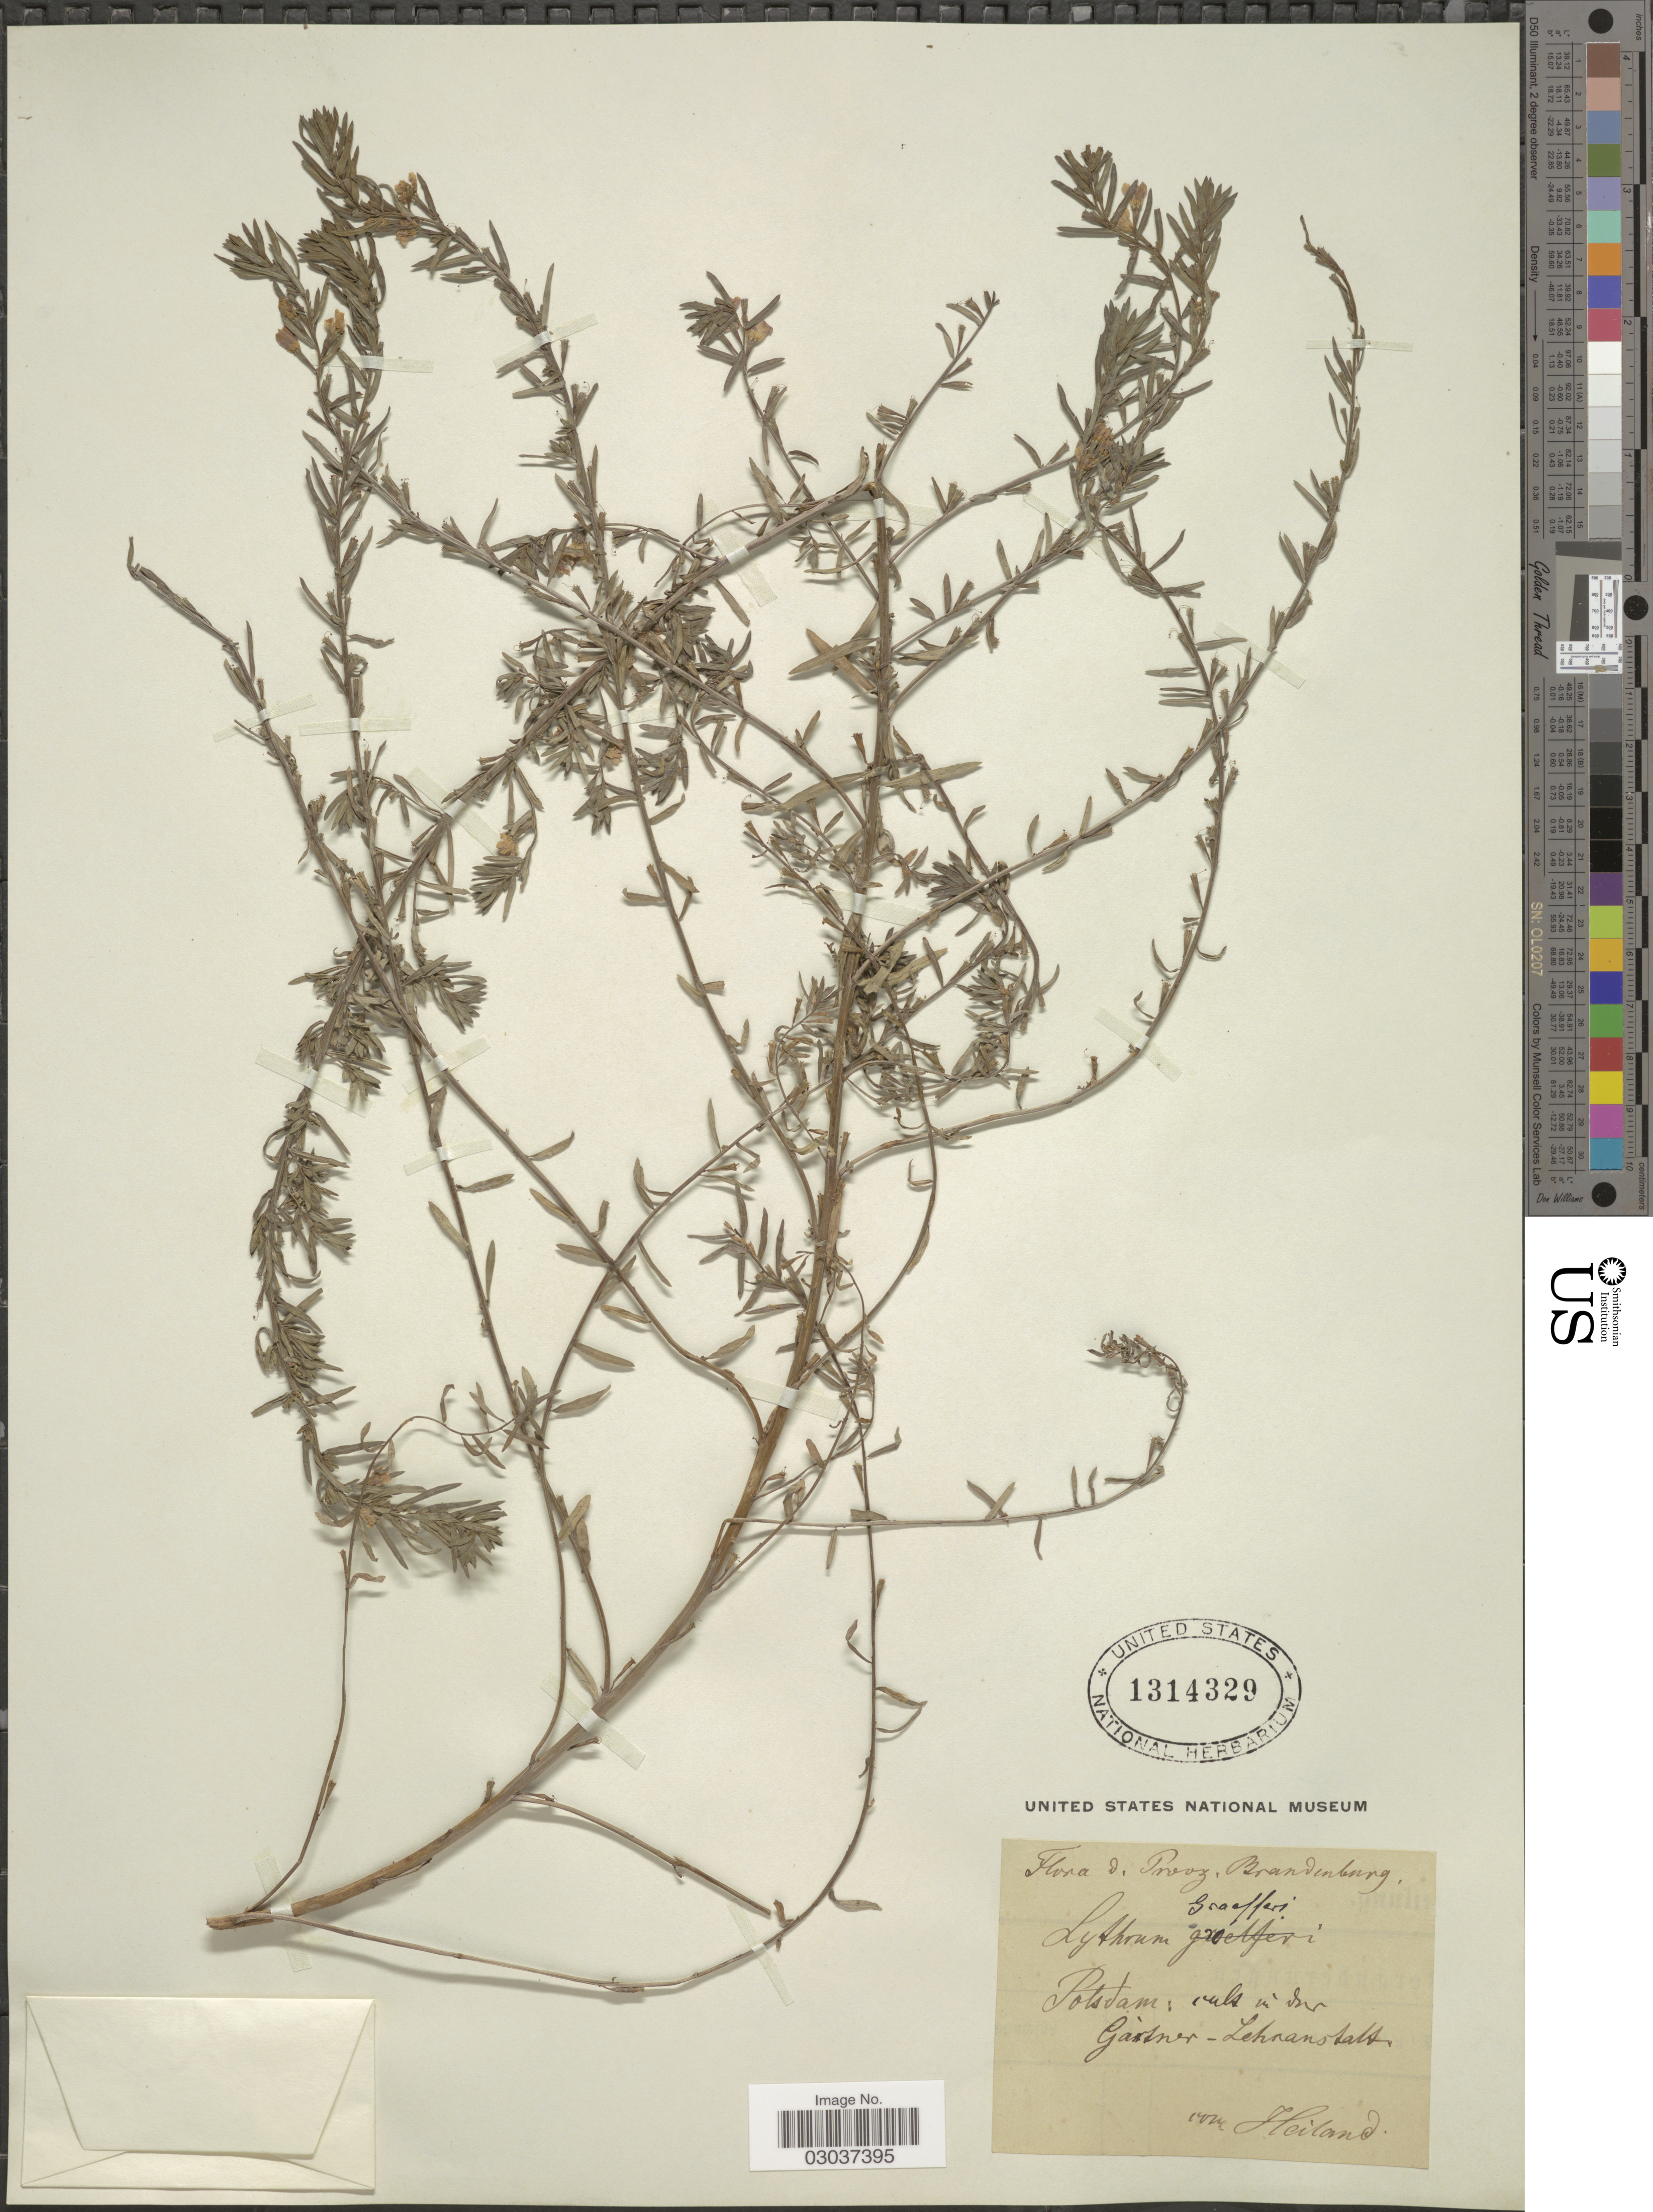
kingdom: Plantae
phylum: Tracheophyta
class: Magnoliopsida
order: Myrtales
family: Lythraceae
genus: Lythrum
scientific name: Lythrum graefferi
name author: Ten.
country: Germany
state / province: Brandenburg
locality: Potsdam: culs in sur Gàrtner - Lehranstalt.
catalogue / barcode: US 1314329